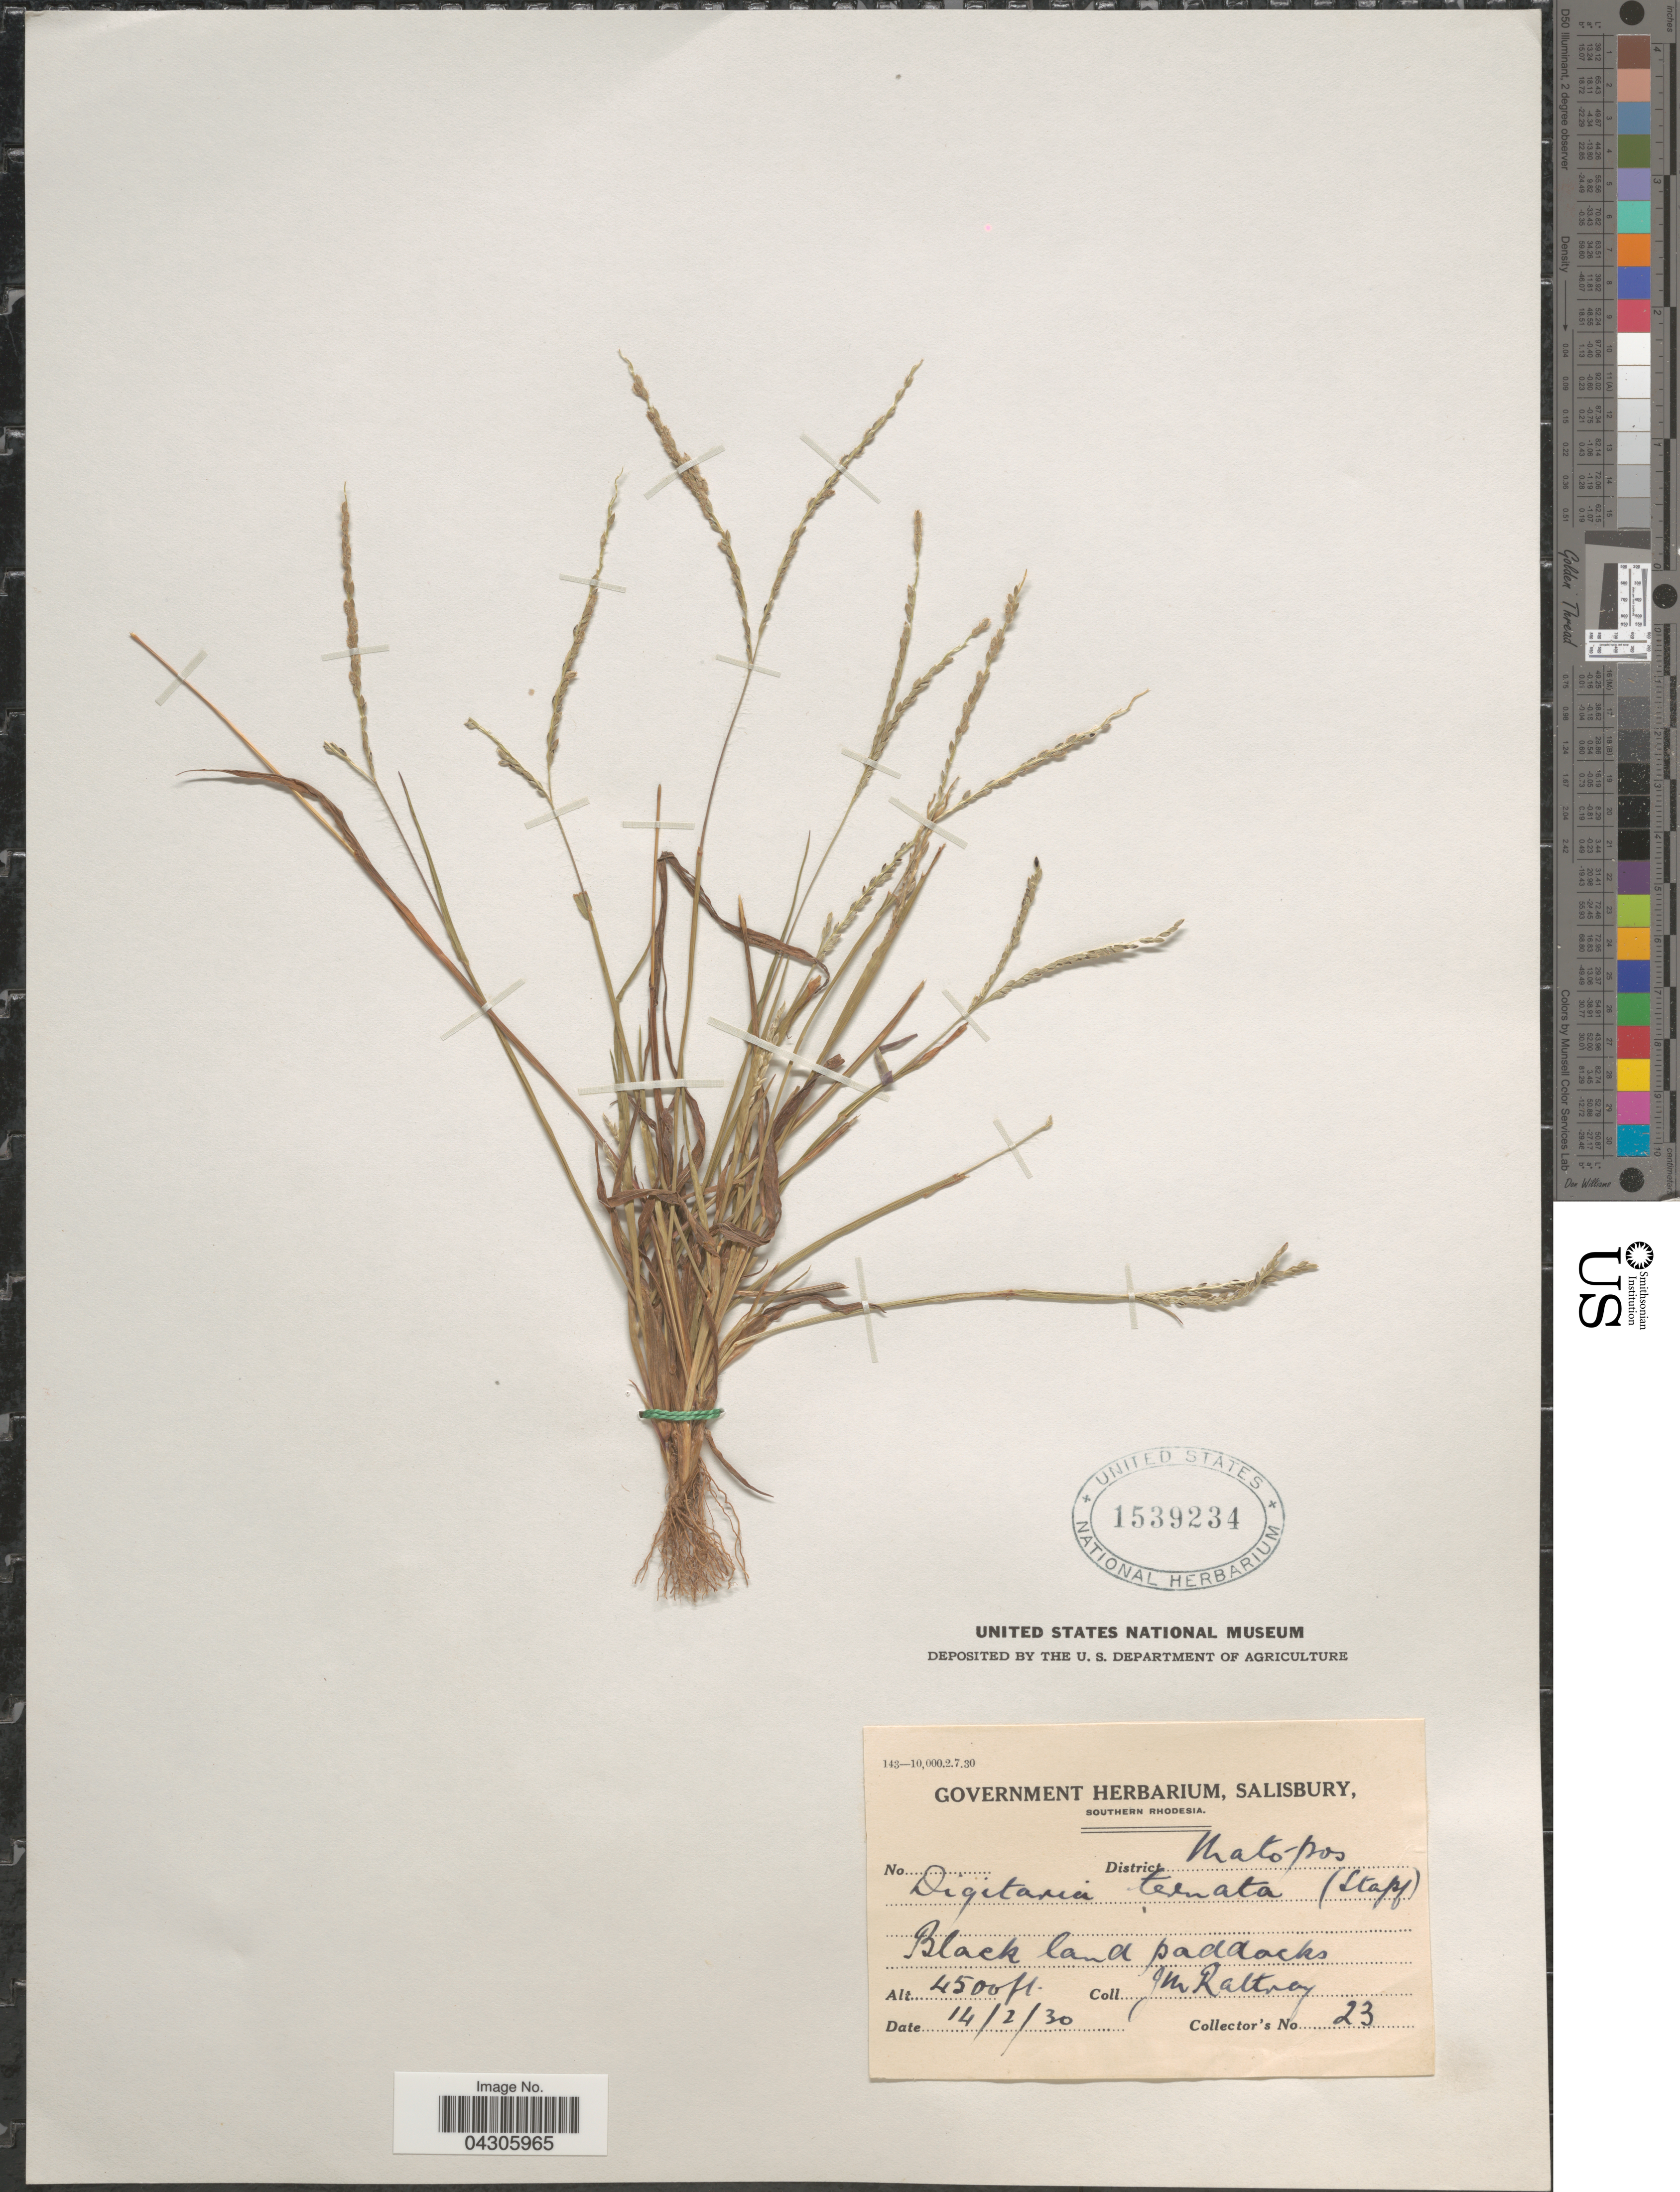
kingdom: Plantae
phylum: Tracheophyta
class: Liliopsida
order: Poales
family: Poaceae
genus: Digitaria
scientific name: Digitaria ternata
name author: (Hochr. ex A. Rich.) Stapf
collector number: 23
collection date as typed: Transcribed d/m/y: 14/2/30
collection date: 1930-02-14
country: Zimbabwe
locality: District Matopos. Black land paddocks.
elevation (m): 1372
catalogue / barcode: US 1539234